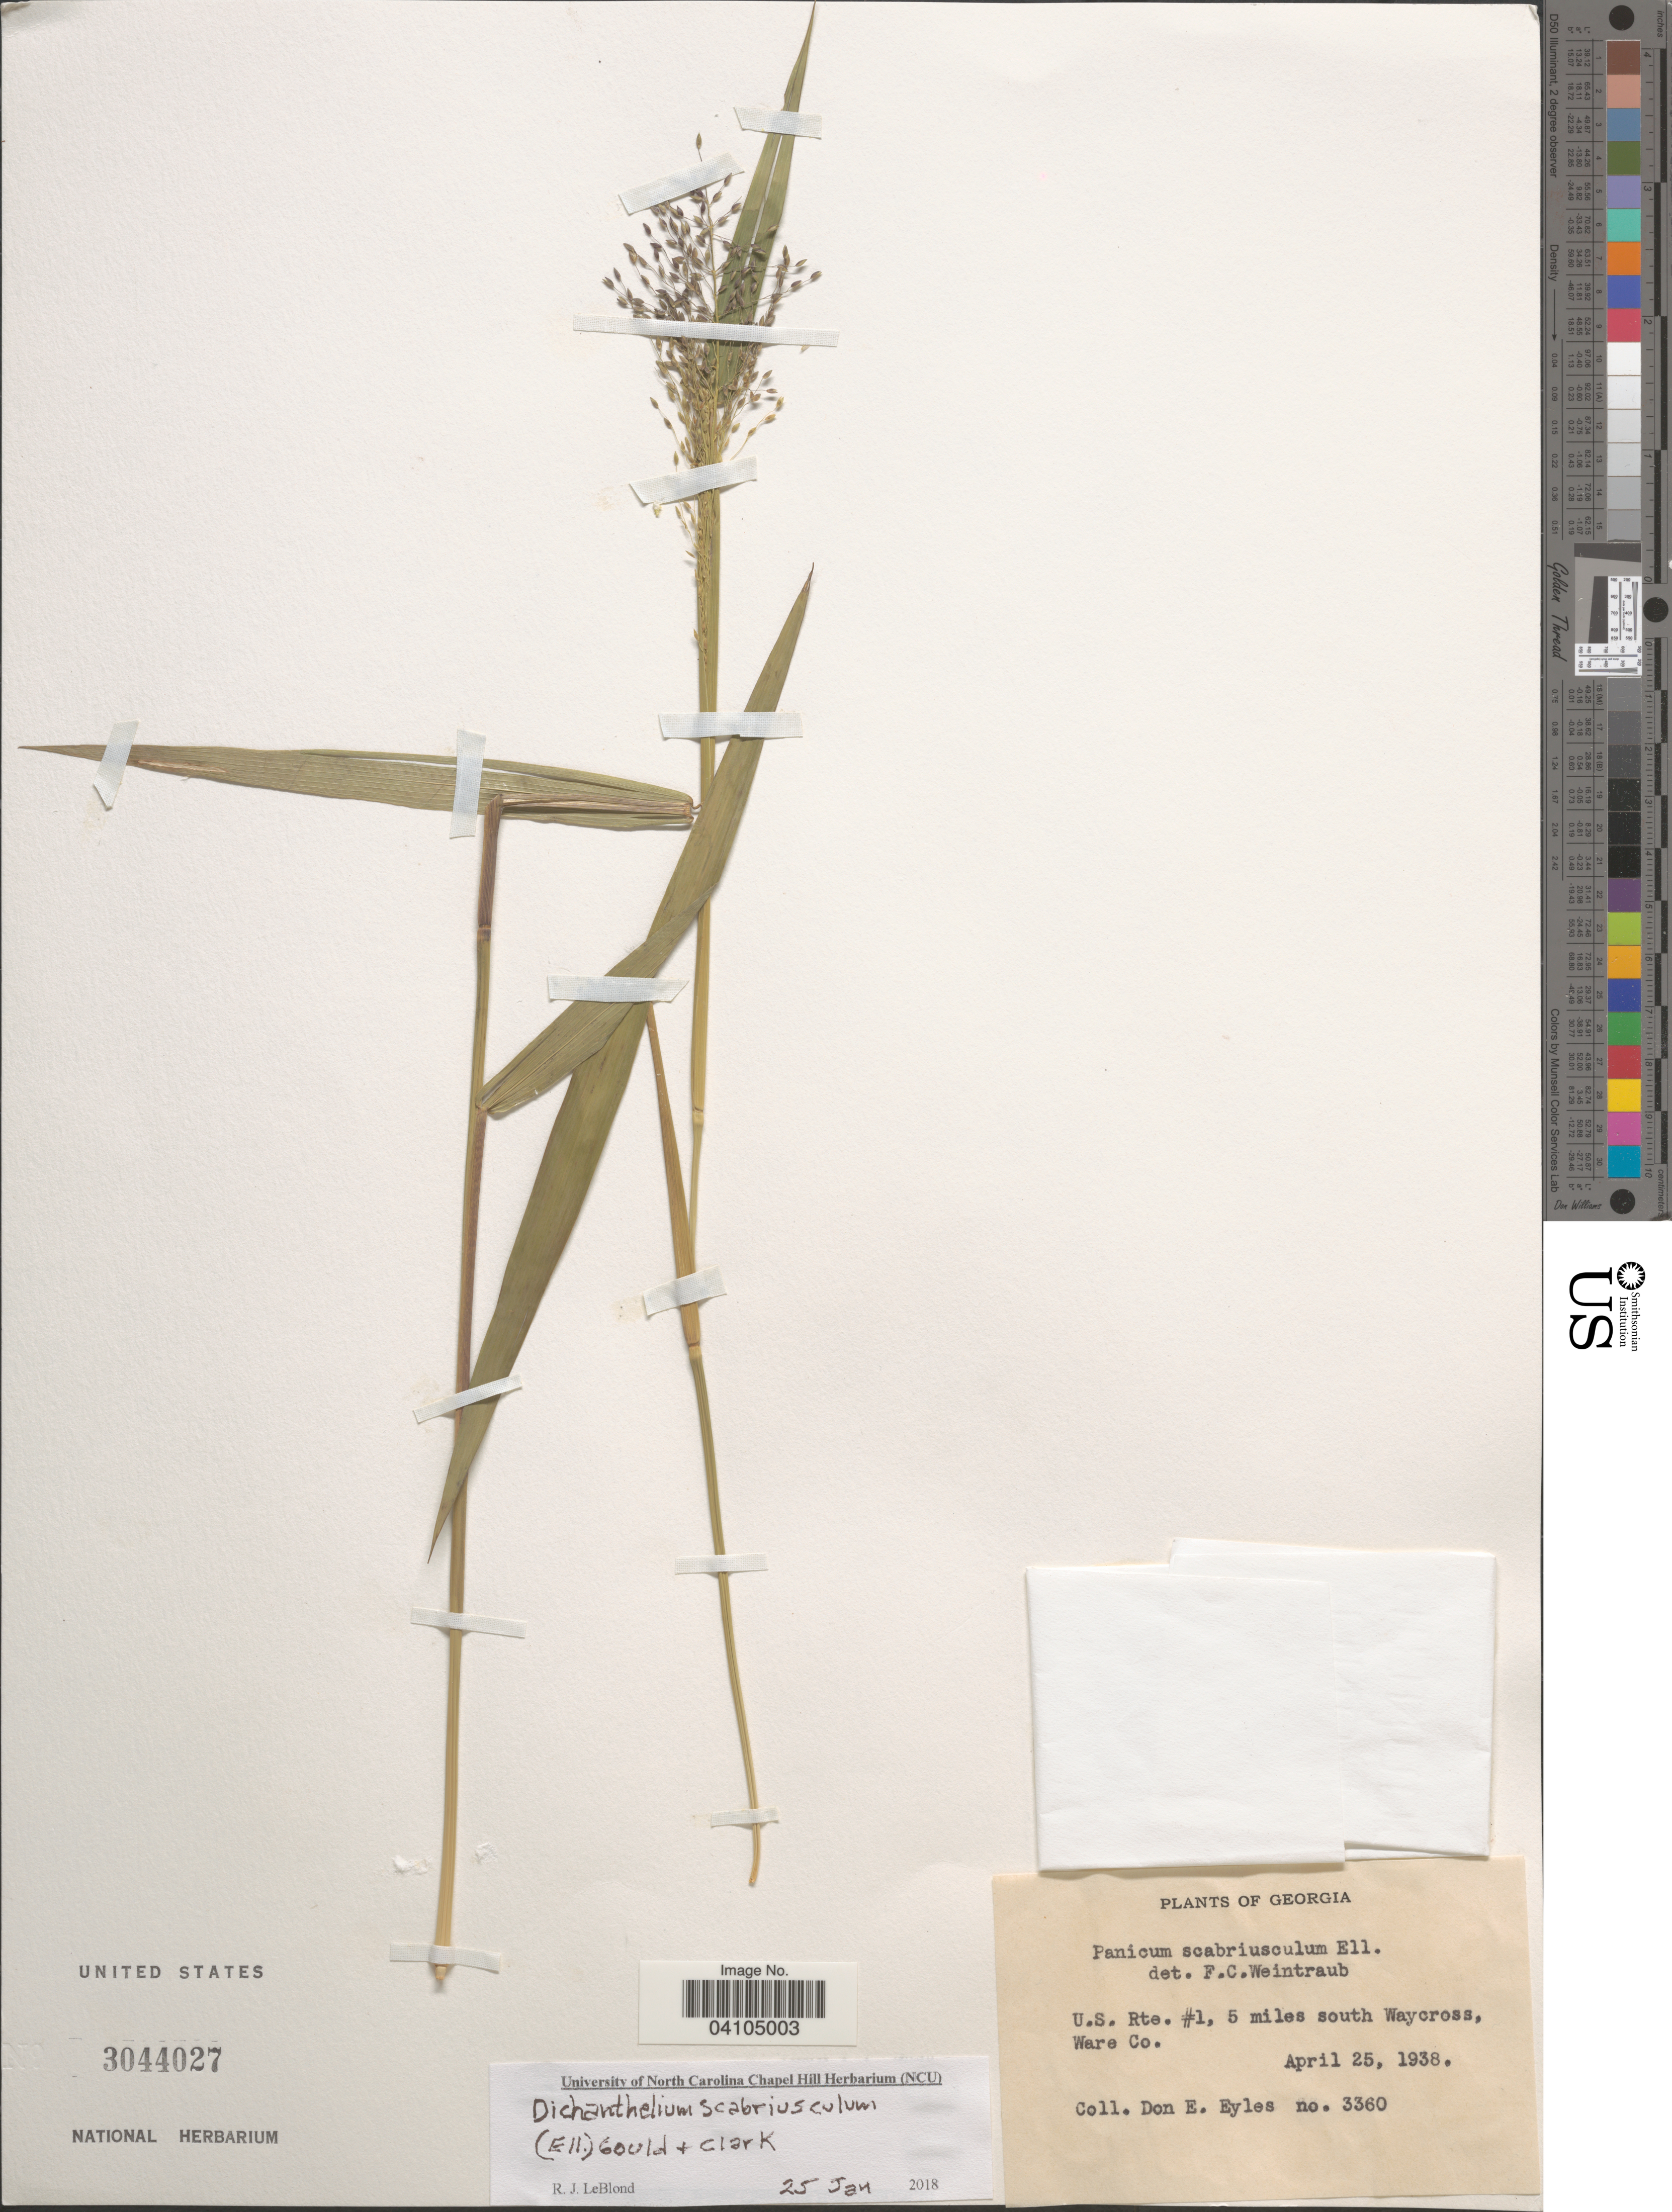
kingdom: Plantae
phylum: Tracheophyta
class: Liliopsida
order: Poales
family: Poaceae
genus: Dichanthelium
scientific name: Dichanthelium scabriusculum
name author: (Elliott) Gould & C.A. Clark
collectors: D. Eyles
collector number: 3360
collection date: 1938-04-25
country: United States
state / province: Georgia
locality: U.S. Rte. #1, 5 miles south Waycross, Ware Co.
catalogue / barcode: US 3044027